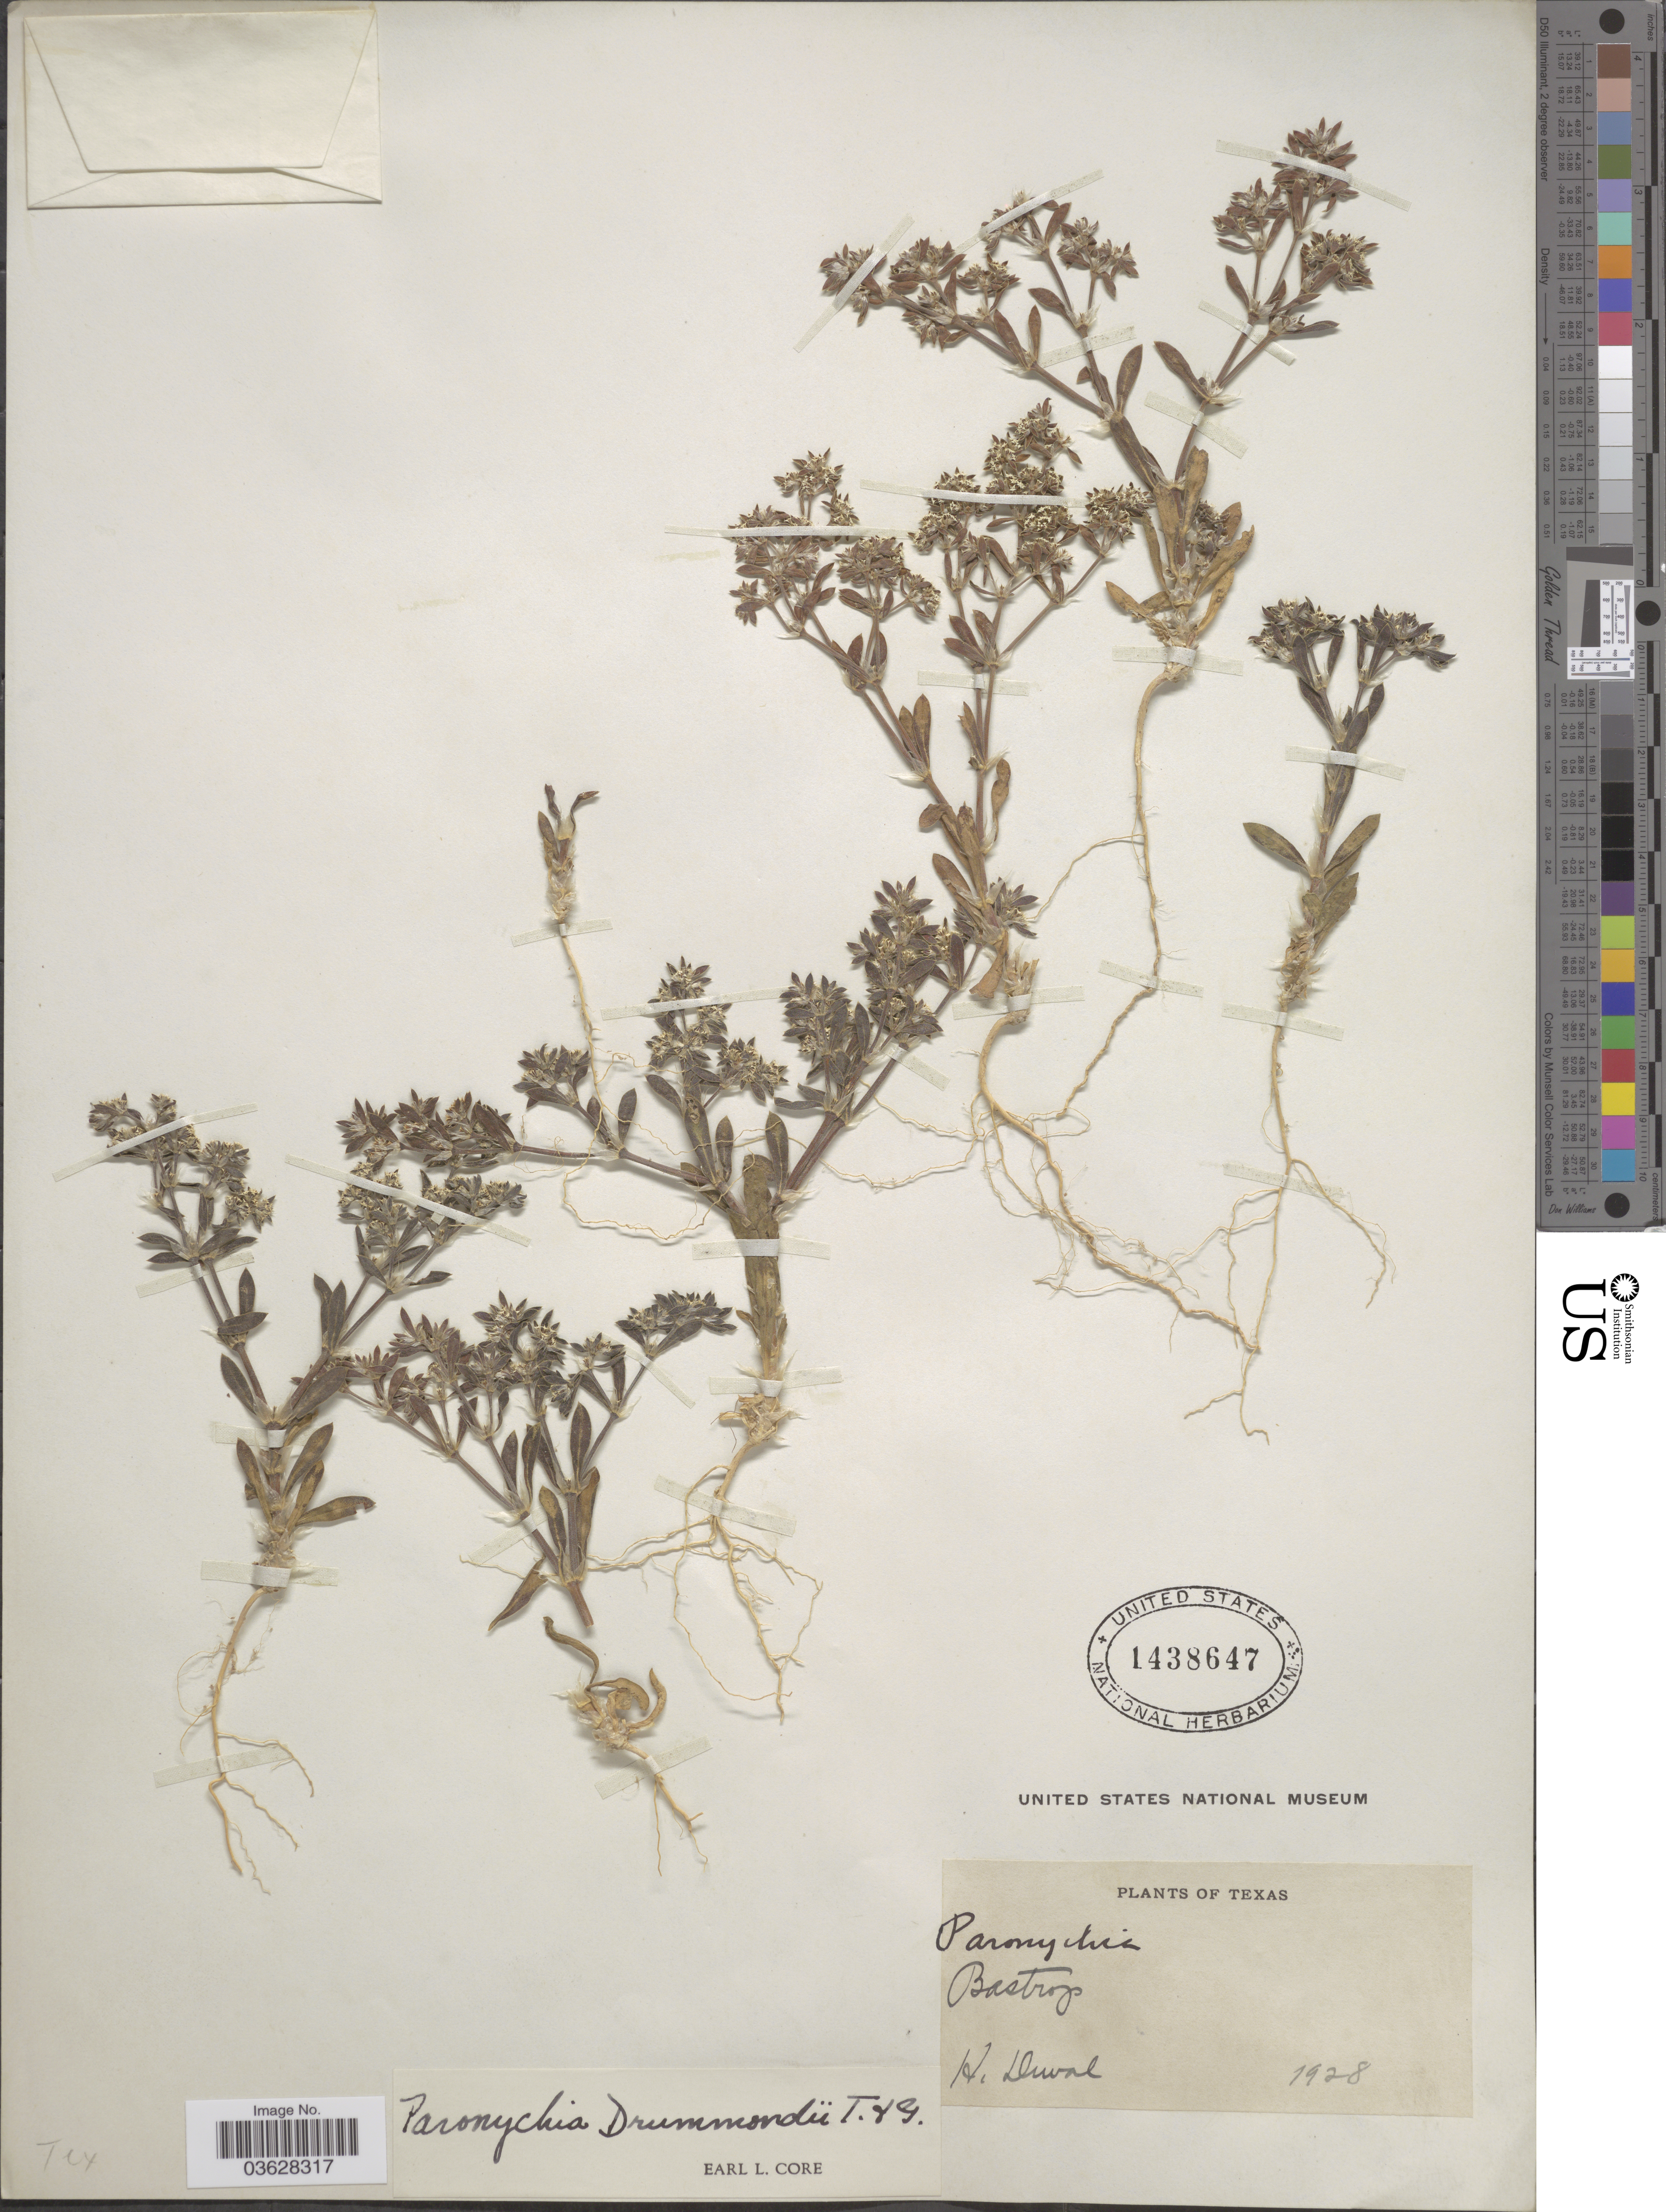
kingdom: Plantae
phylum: Tracheophyta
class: Magnoliopsida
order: Caryophyllales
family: Caryophyllaceae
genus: Paronychia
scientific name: Paronychia drummondii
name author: Torr. & A. Gray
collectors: H. Duval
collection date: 1928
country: United States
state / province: Texas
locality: Bastrop.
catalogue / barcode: US 1438647